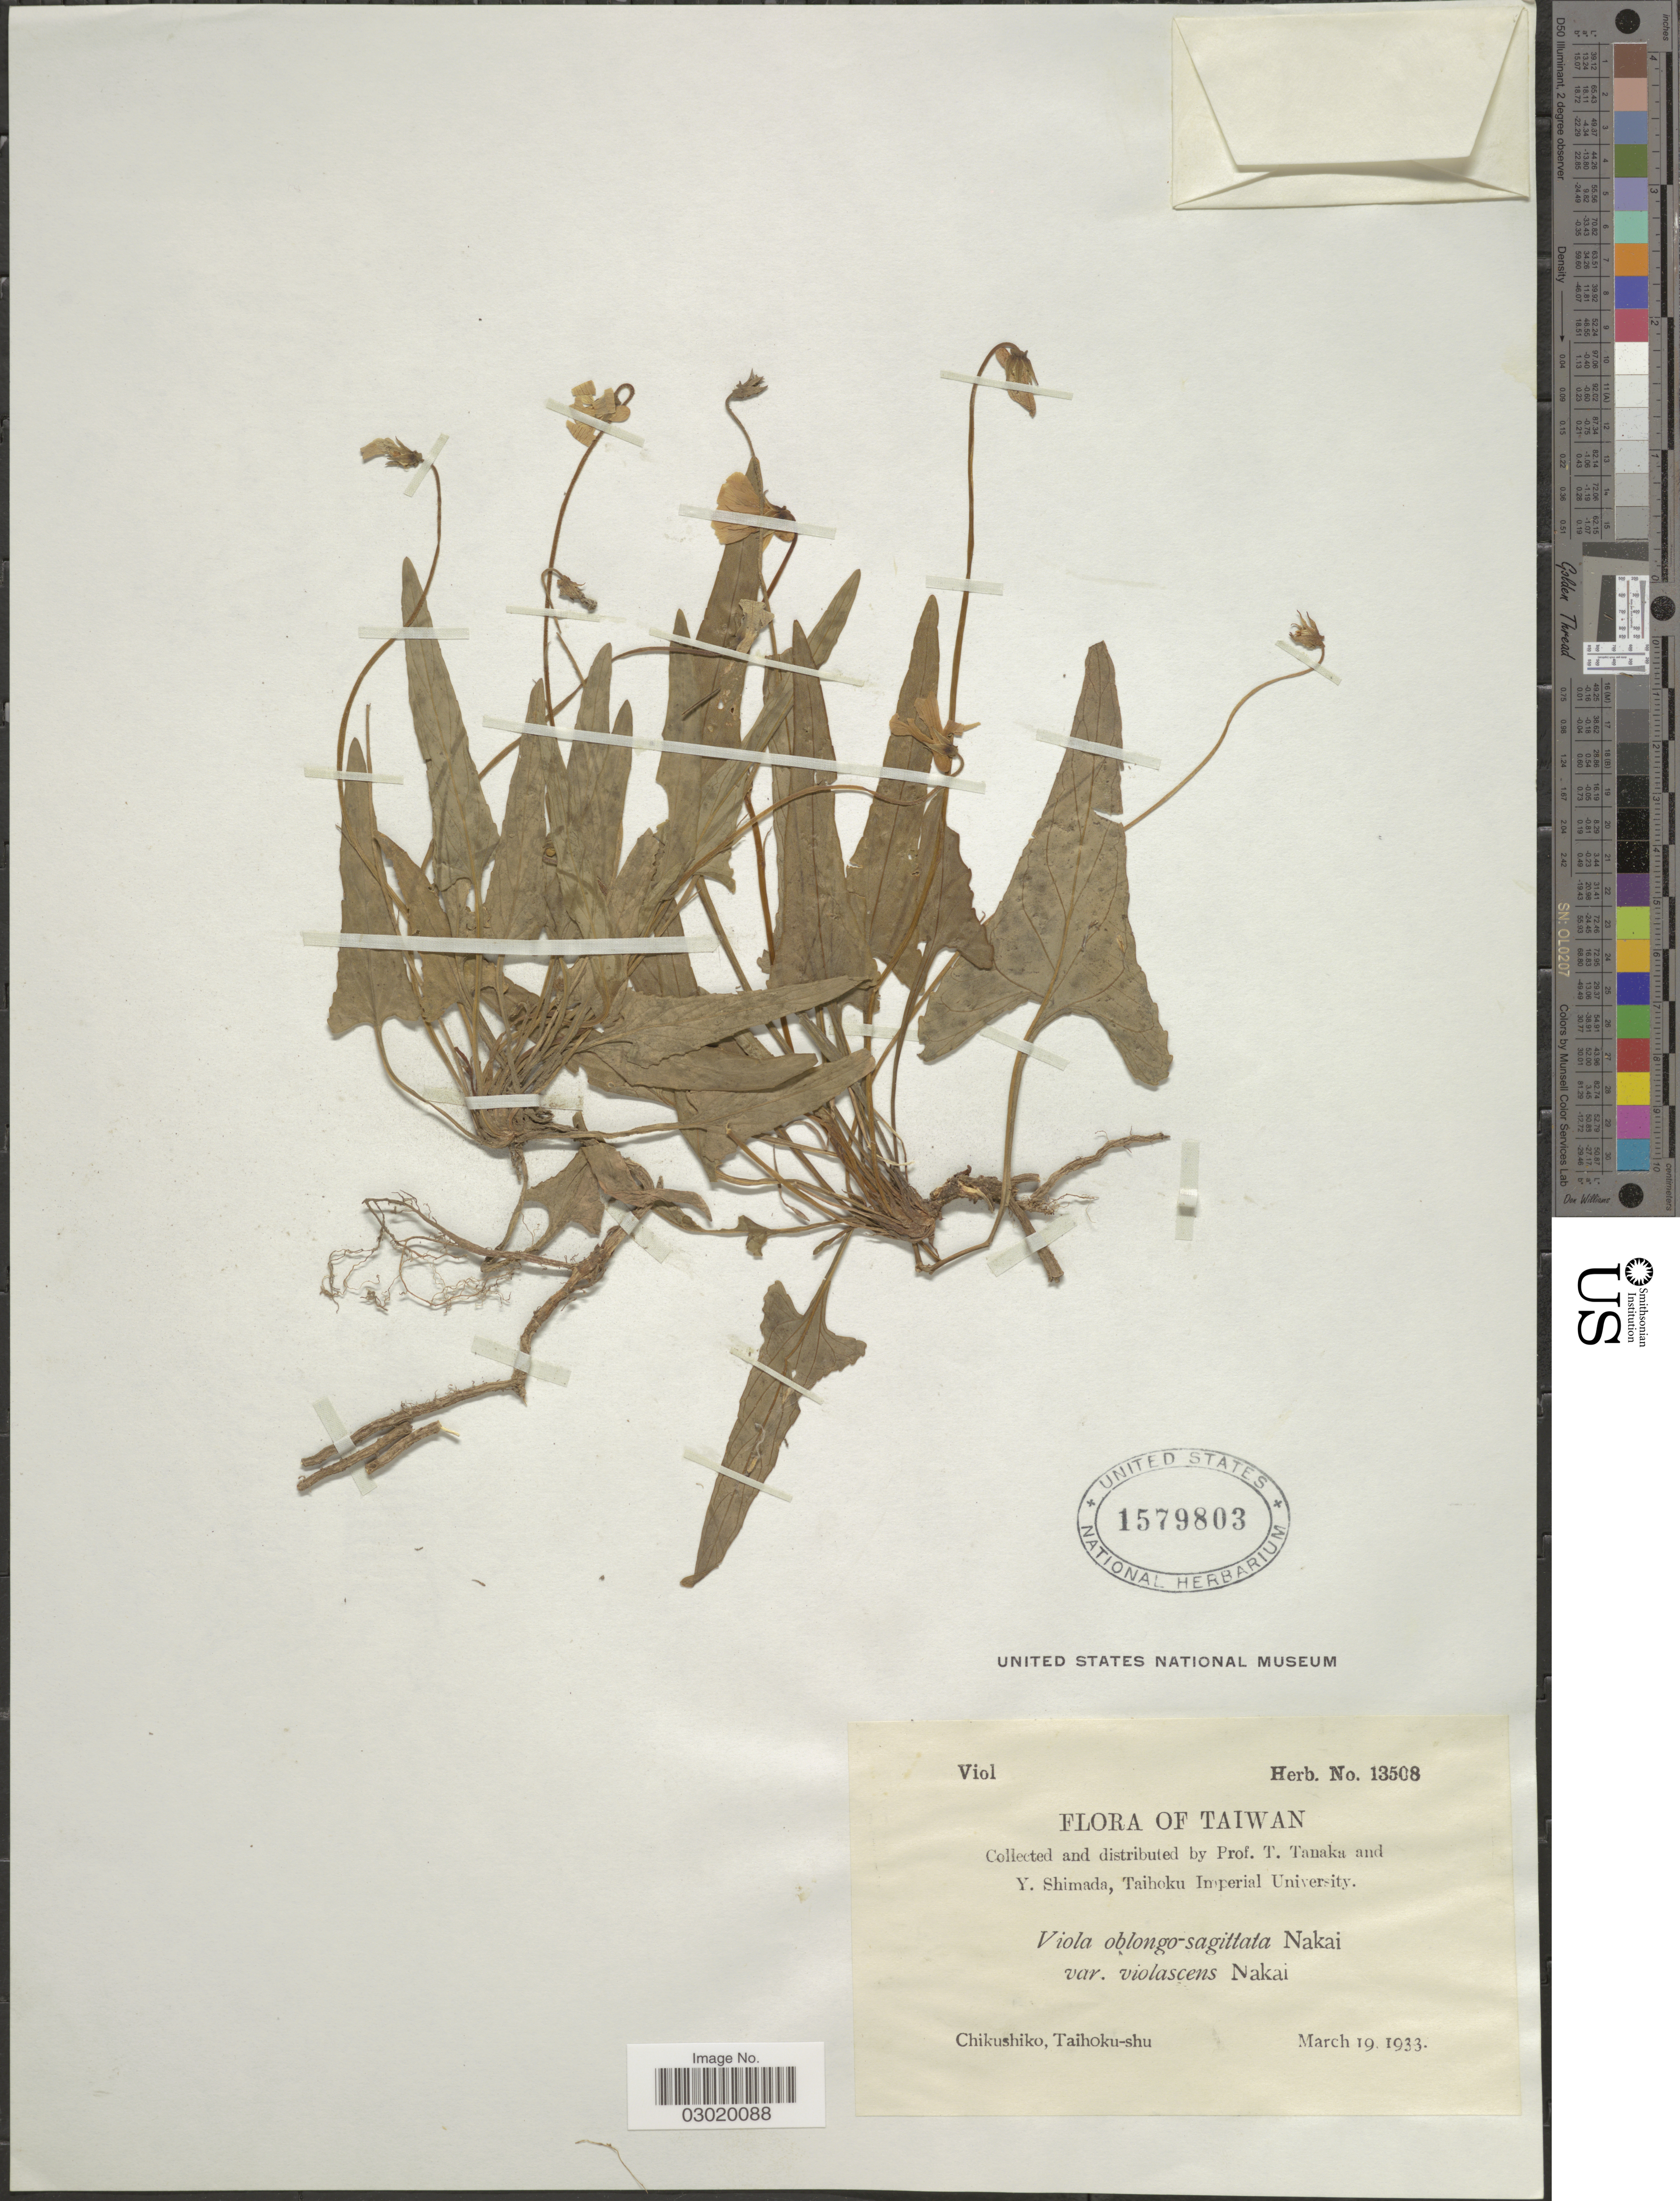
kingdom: Plantae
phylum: Tracheophyta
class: Magnoliopsida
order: Malpighiales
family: Violaceae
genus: Viola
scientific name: Viola oblongosagittata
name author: Nakai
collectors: T. Tanaka & Y. Shimada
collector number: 13508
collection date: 1933-03-19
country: Taiwan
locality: Chikushiko, Taihoku-shu.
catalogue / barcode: US 1579803